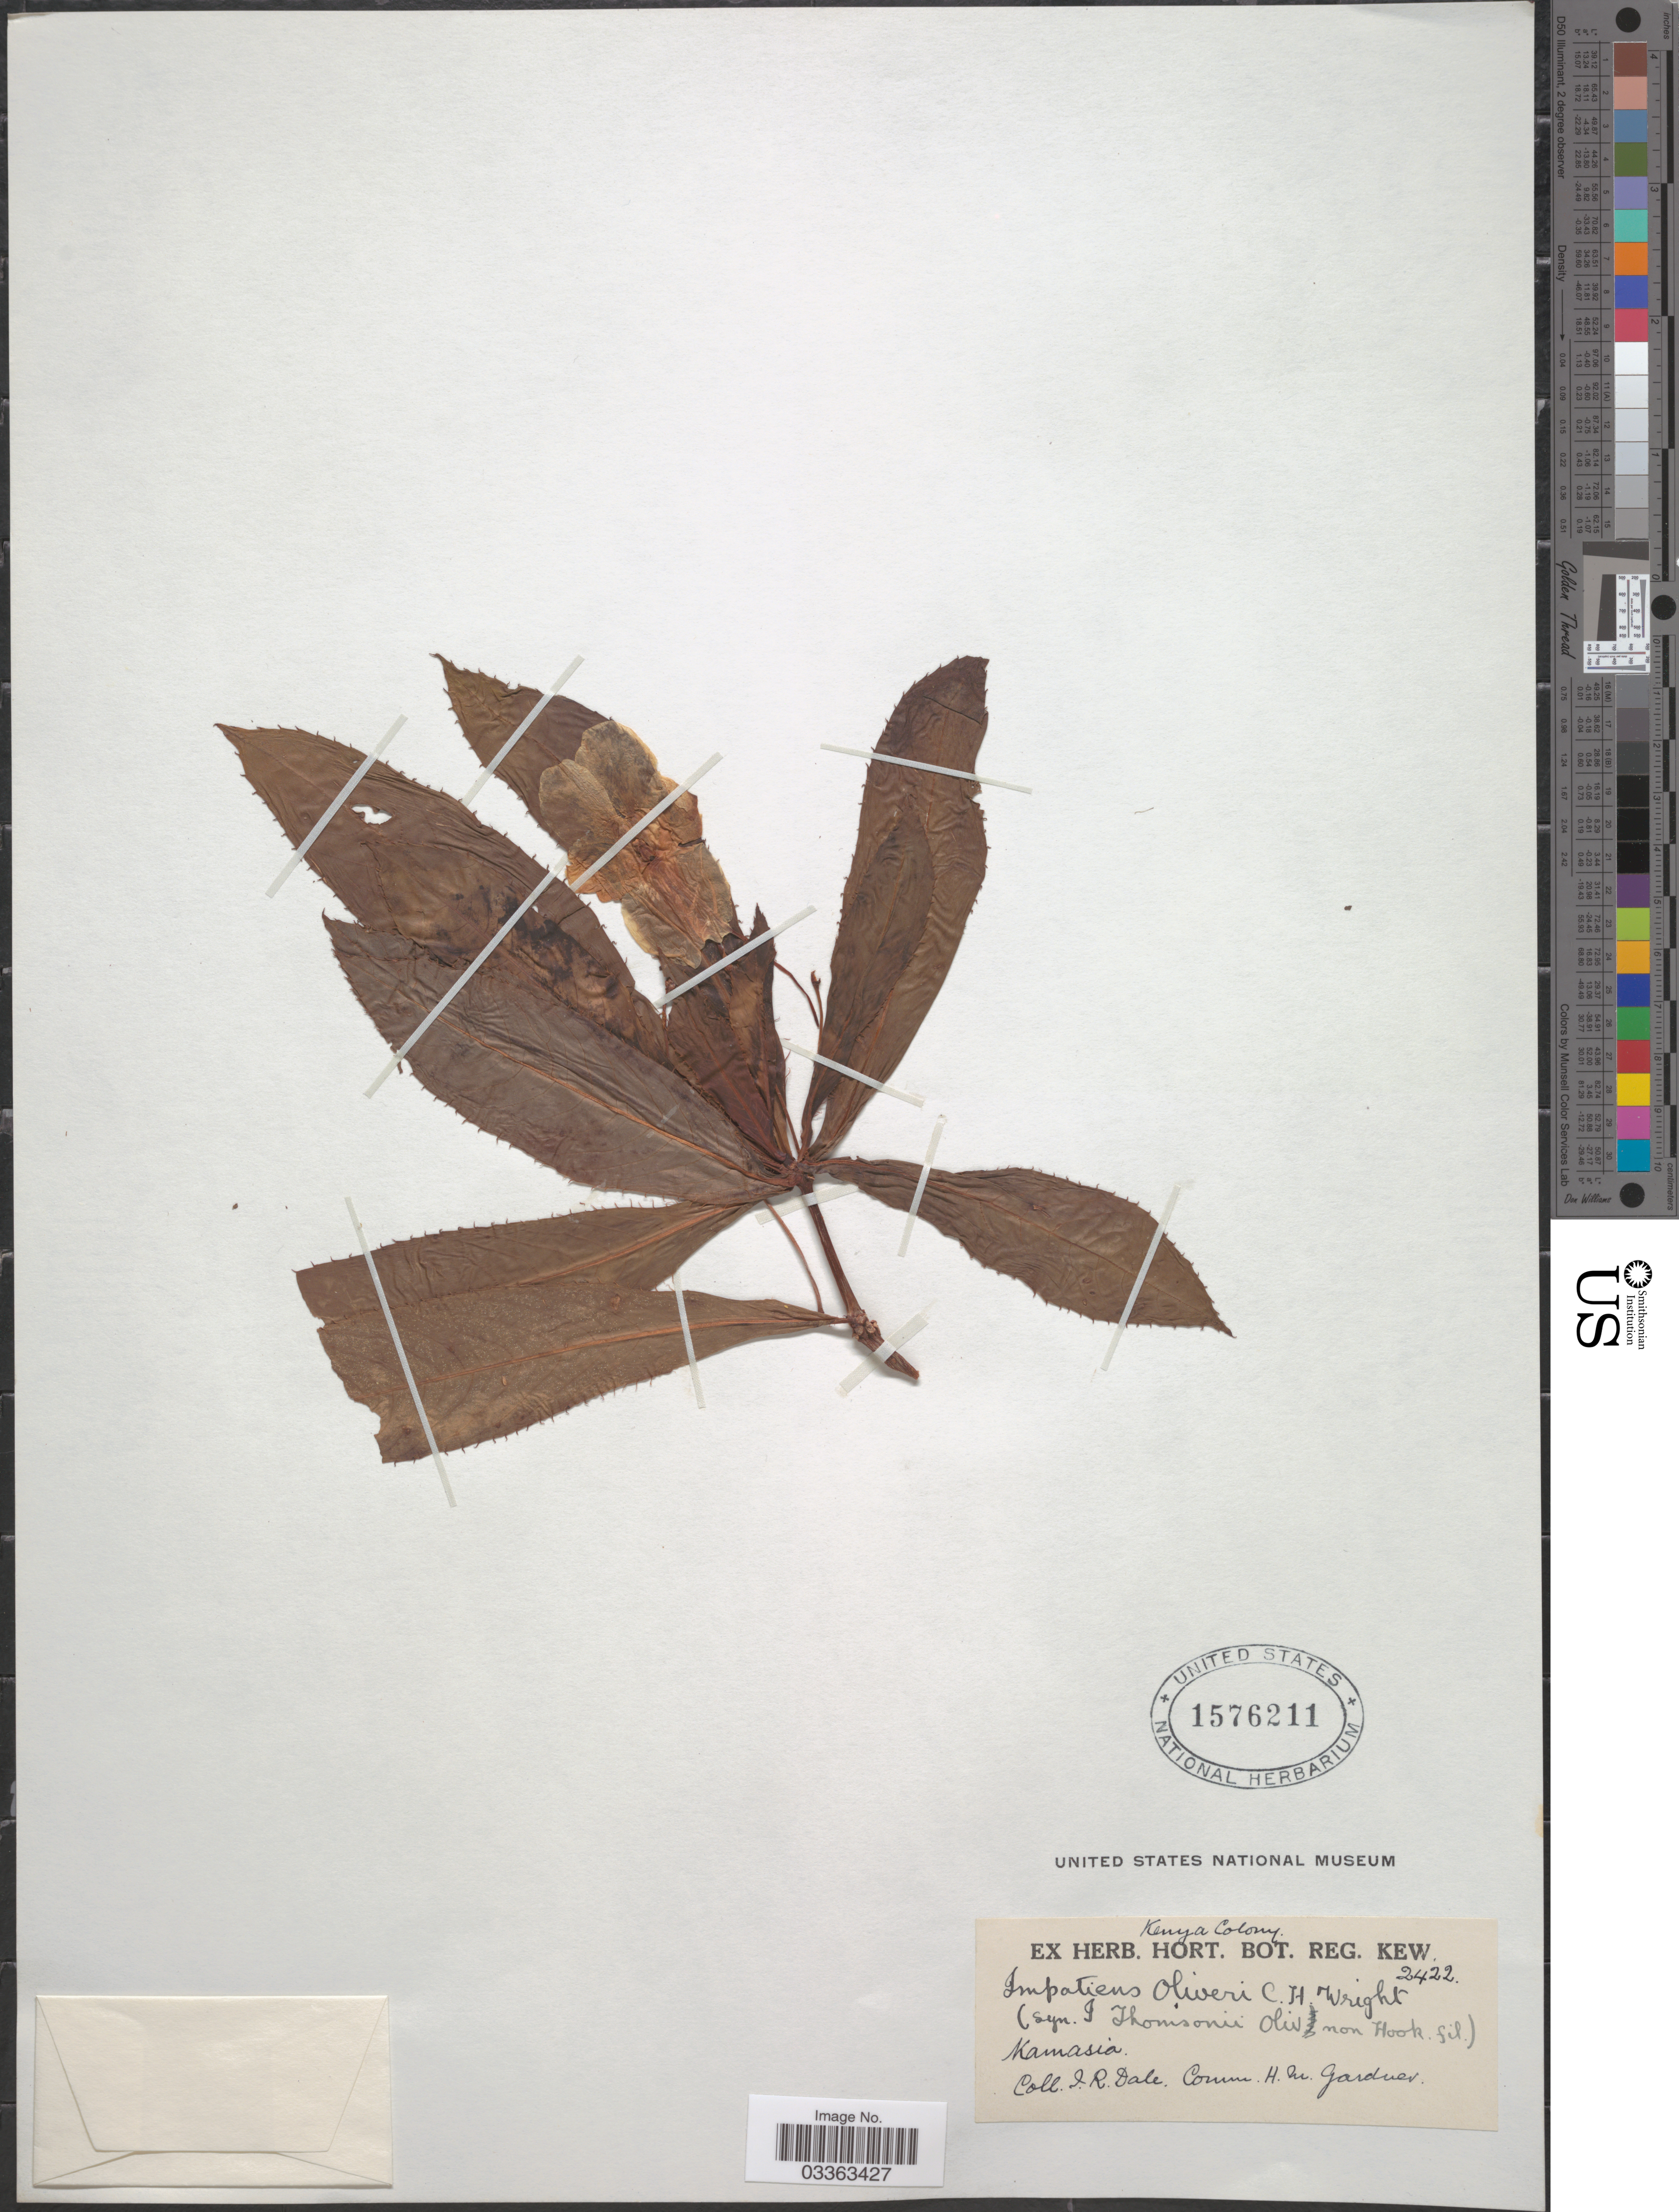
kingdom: Plantae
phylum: Tracheophyta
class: Magnoliopsida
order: Ericales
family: Balsaminaceae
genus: Impatiens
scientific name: Impatiens oliveri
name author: C.H. Wright ex W. Watson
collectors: J. Dale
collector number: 2422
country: Kenya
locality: Kenya Colony. Kamasia.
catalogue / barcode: US 1576211